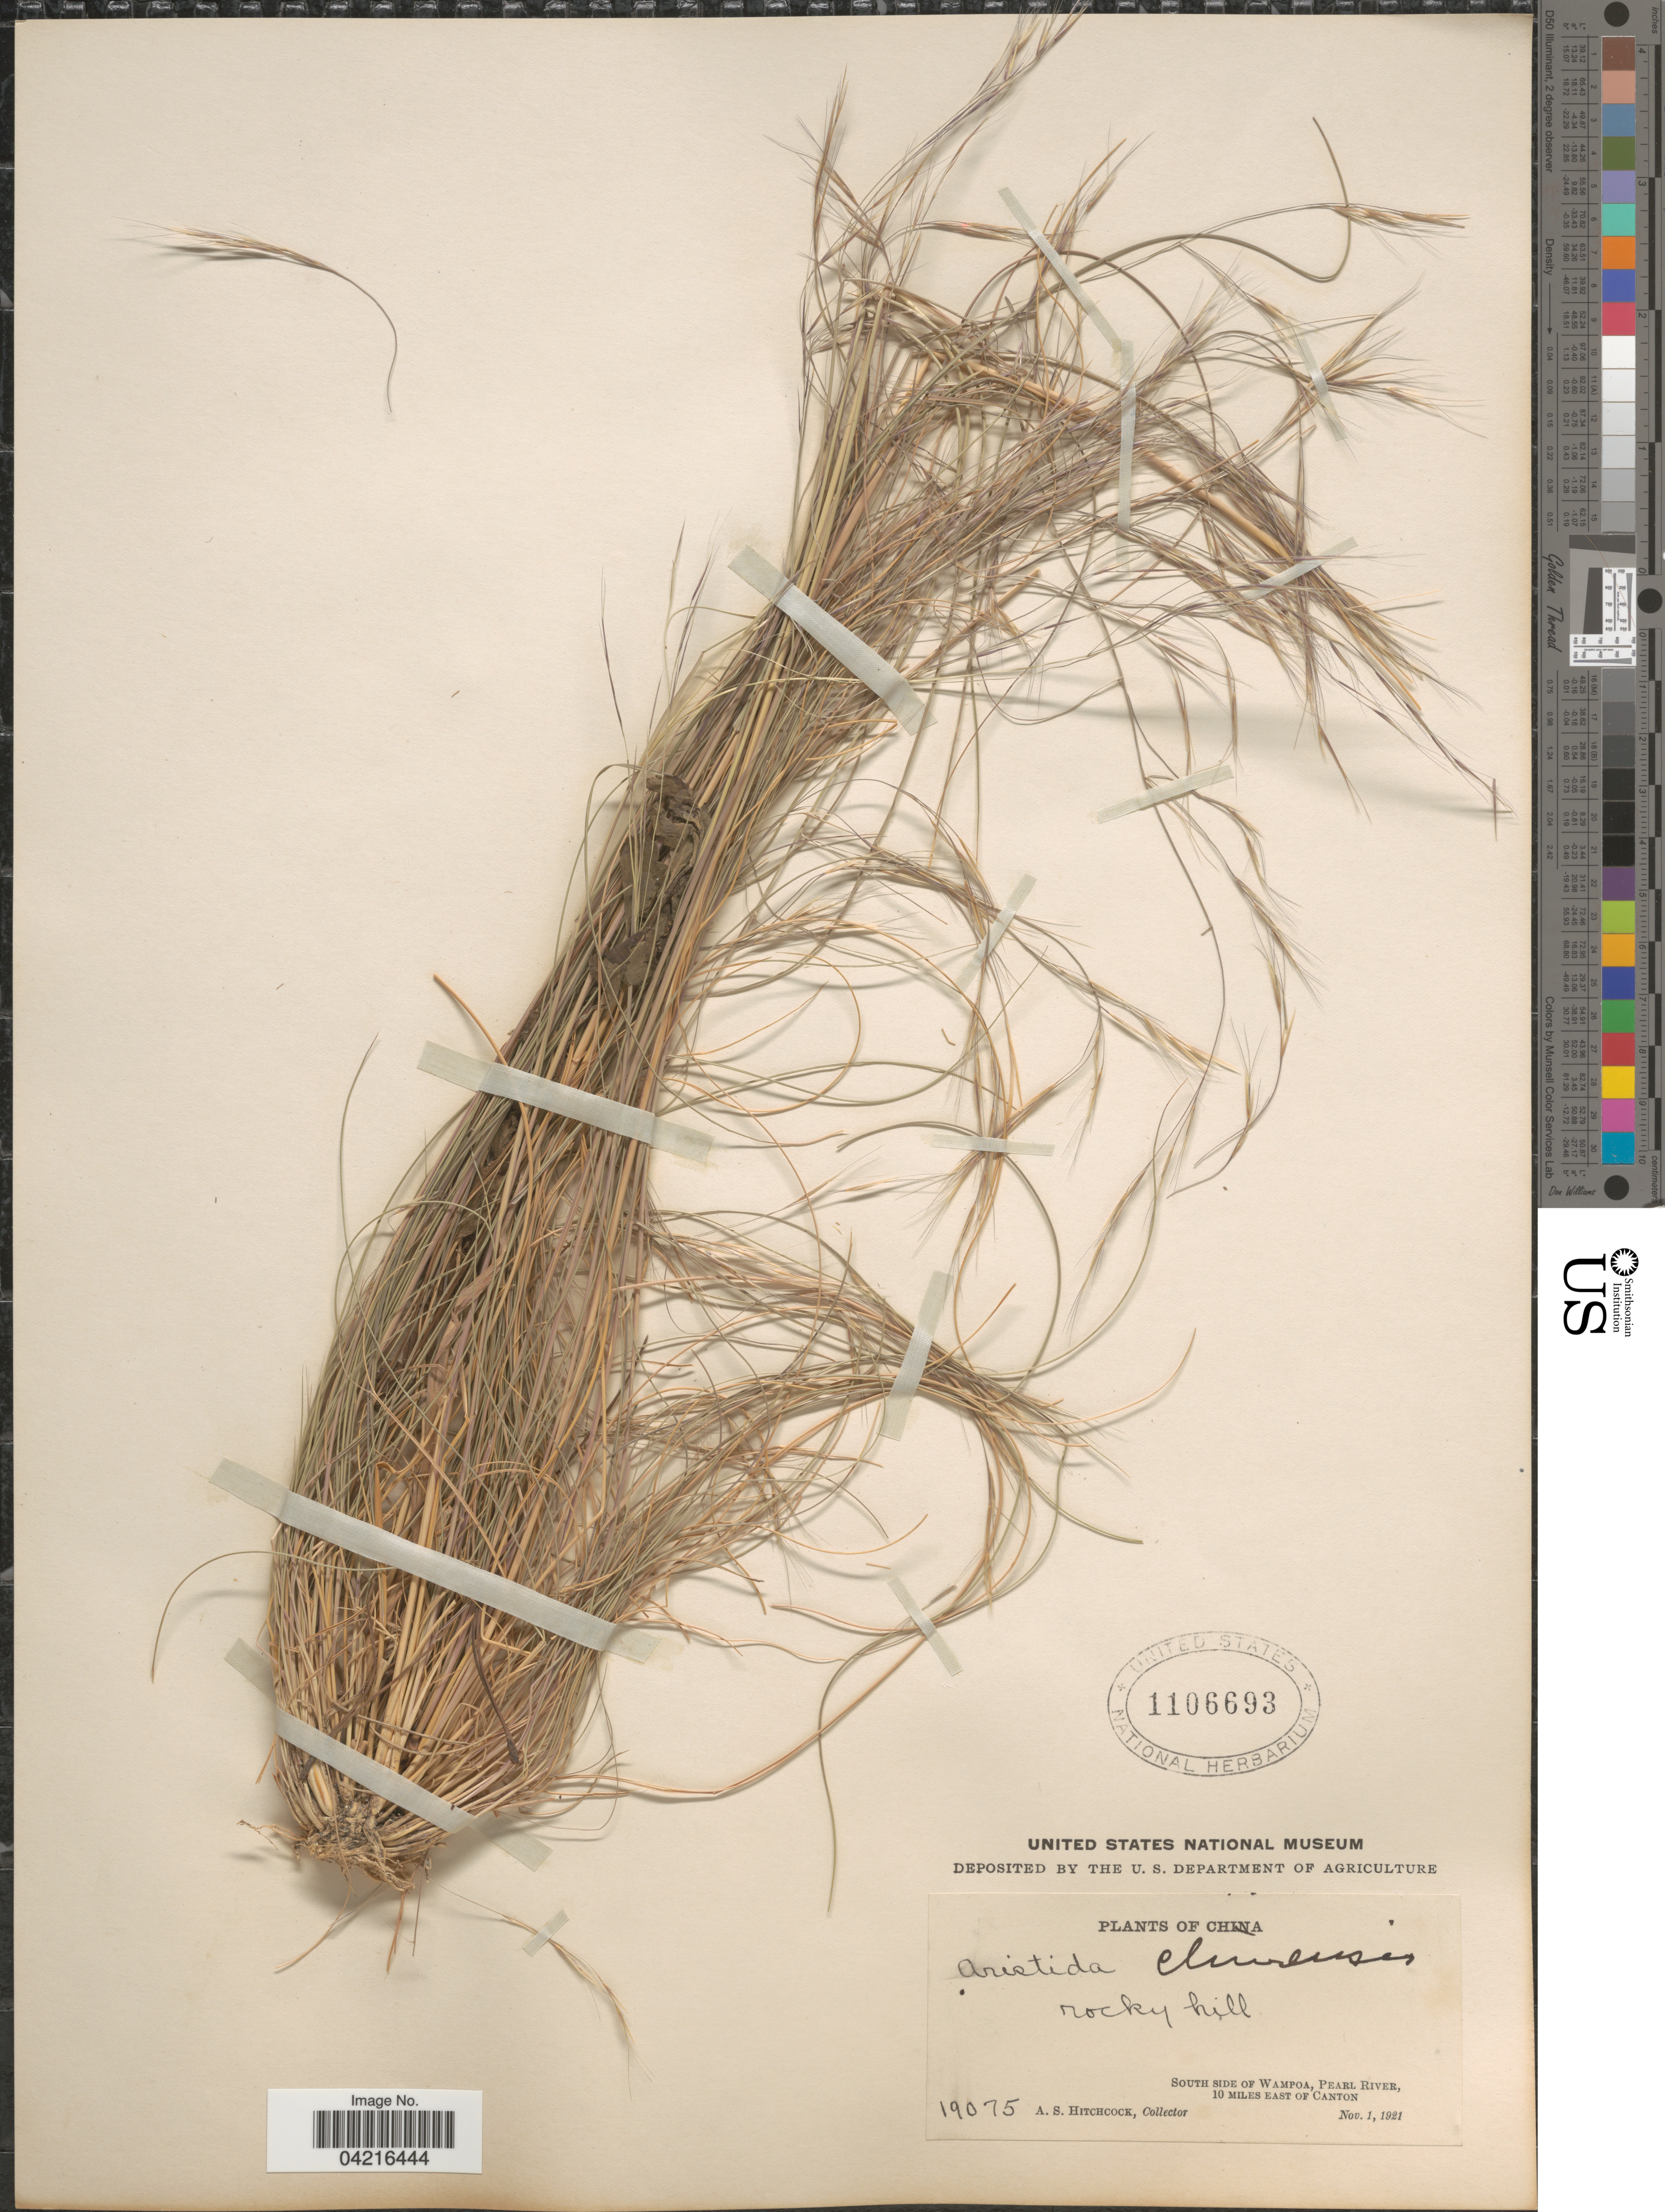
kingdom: Plantae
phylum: Tracheophyta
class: Liliopsida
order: Poales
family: Poaceae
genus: Aristida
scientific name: Aristida chinensis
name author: Munro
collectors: A. S. Hitchcock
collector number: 19075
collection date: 1921-11-01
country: China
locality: South Side Of Wampoa, Pearl River, 10 Miles East Of Canton.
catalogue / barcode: US 1106693